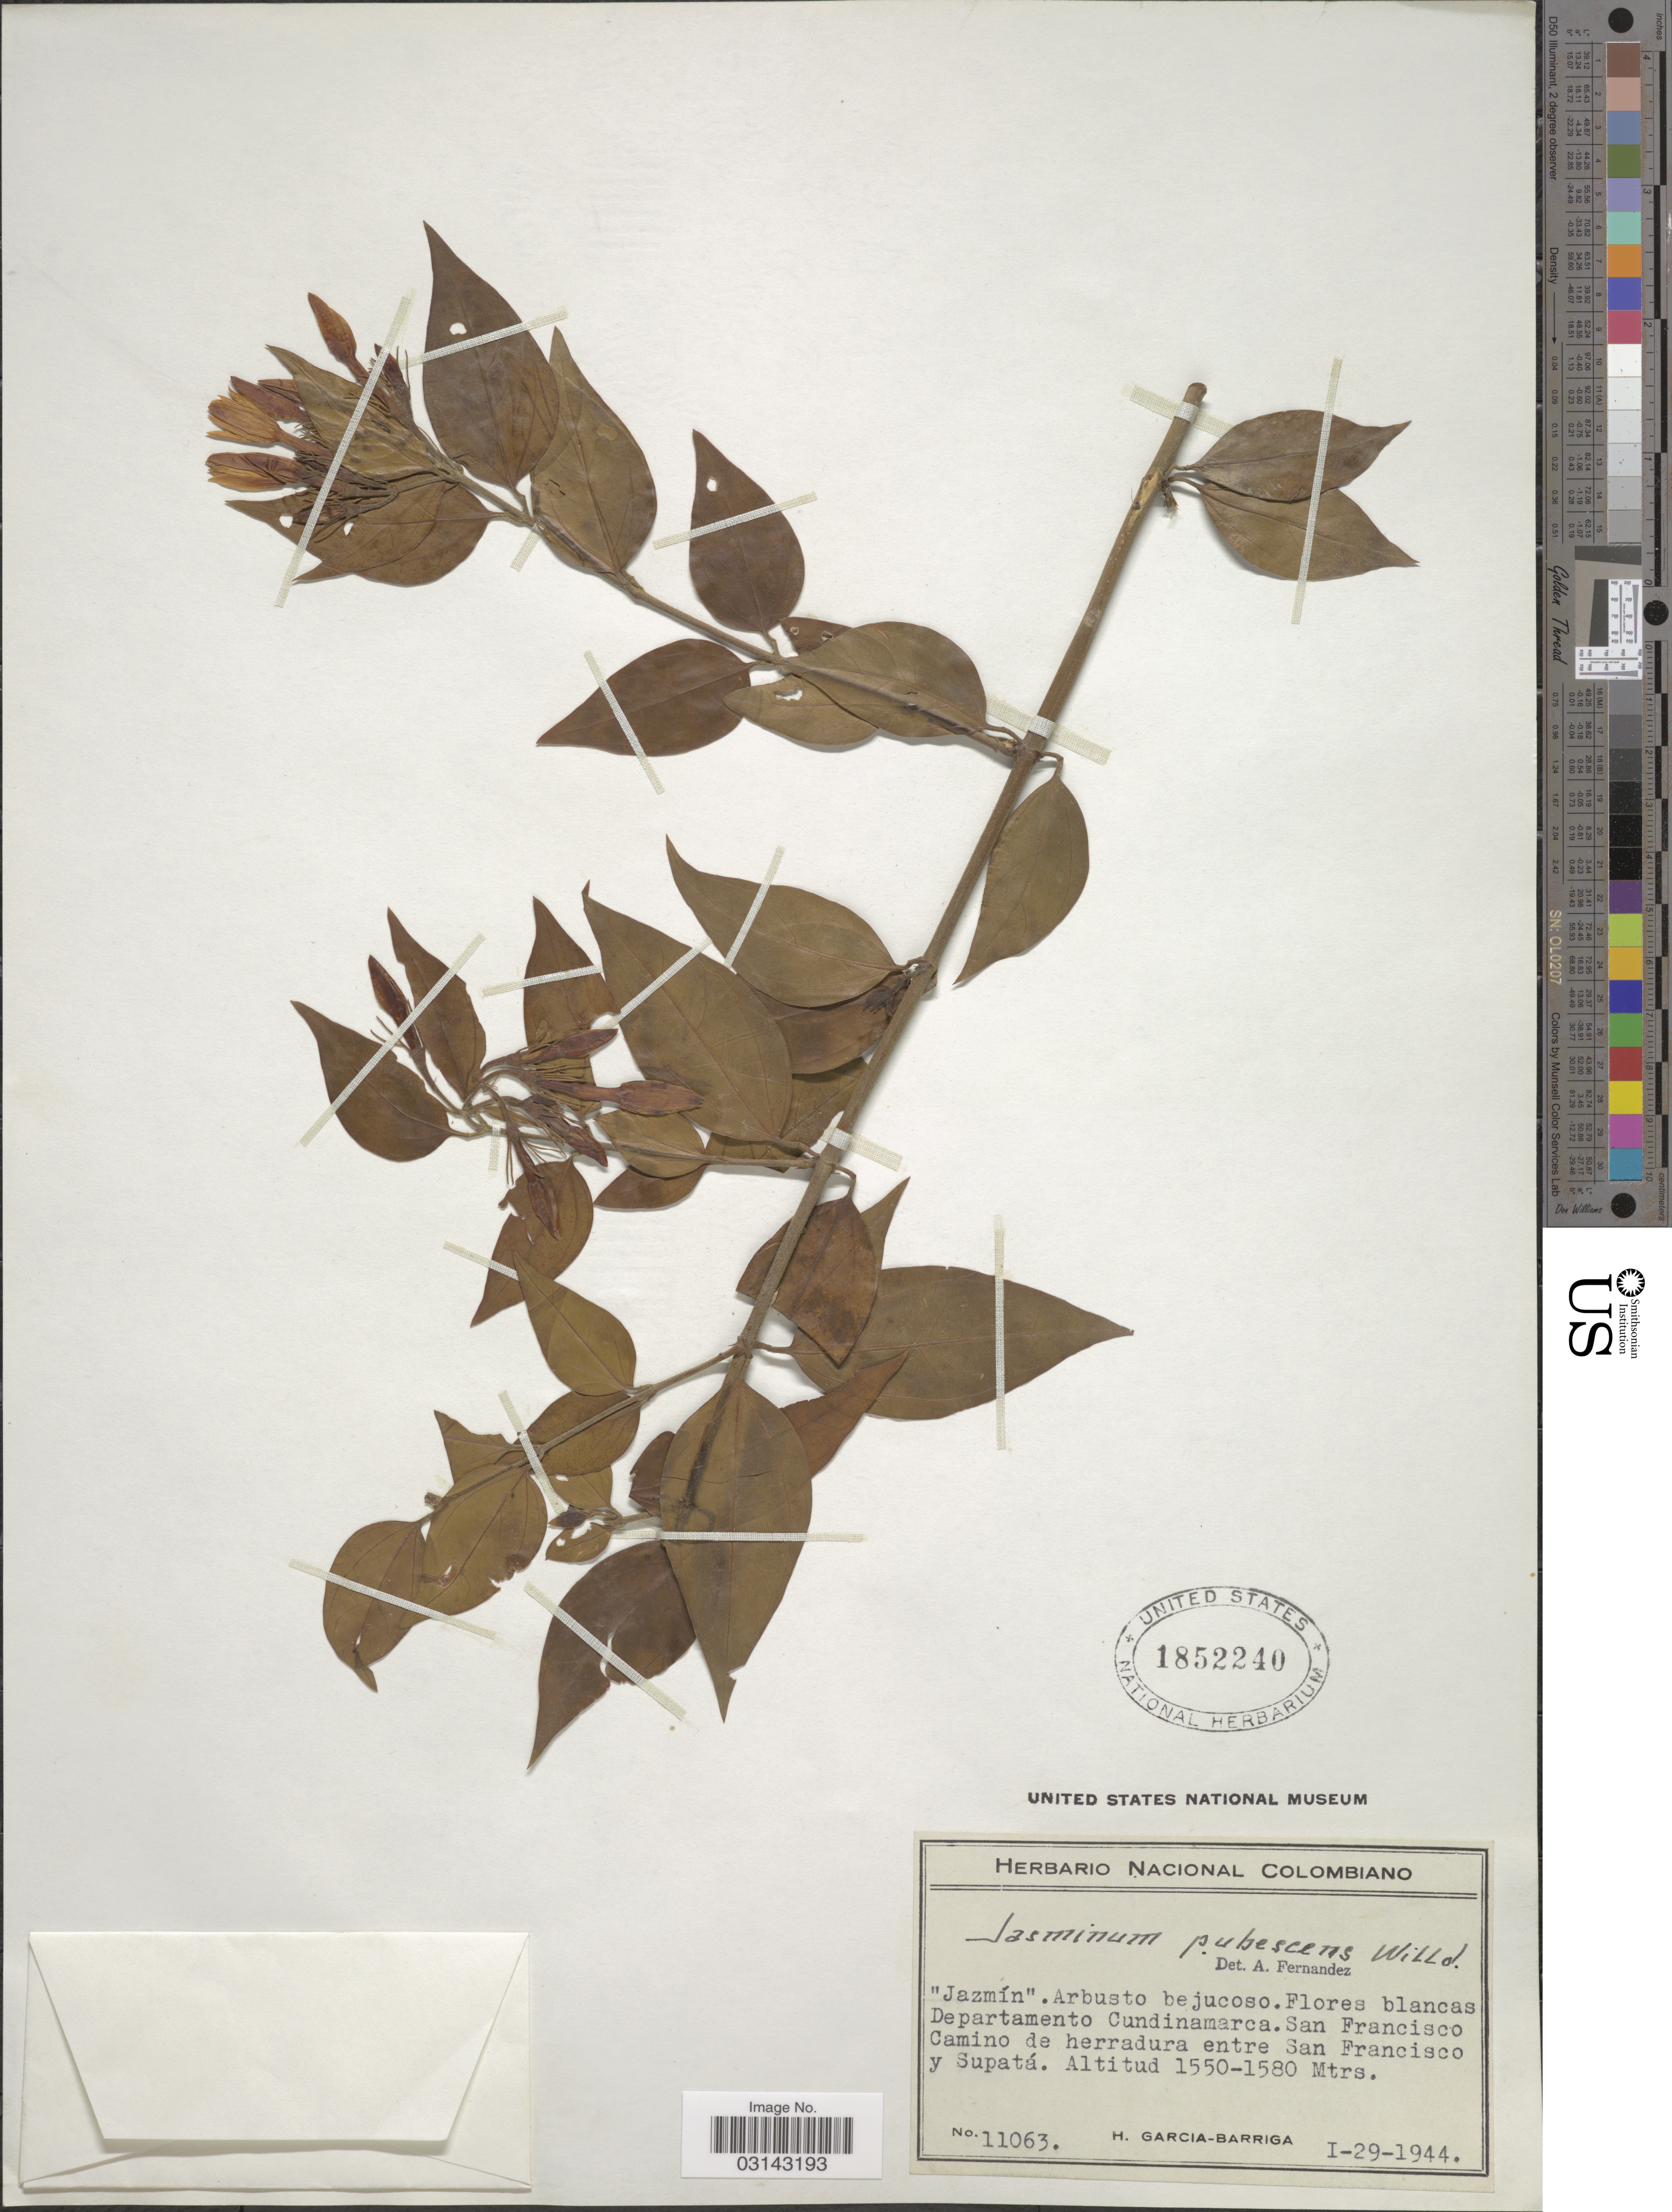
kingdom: Plantae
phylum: Tracheophyta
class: Magnoliopsida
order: Lamiales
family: Oleaceae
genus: Jasminum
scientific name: Jasminum laurifolium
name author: Roxb.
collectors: H. García Barriga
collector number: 11063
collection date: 1944-01-29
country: Colombia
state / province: Cundinamarca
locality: Departamento Cundinamarca. San Francisco Camino de herradura entre San Francisco y Supatá.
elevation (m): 1550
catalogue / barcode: US 1852240